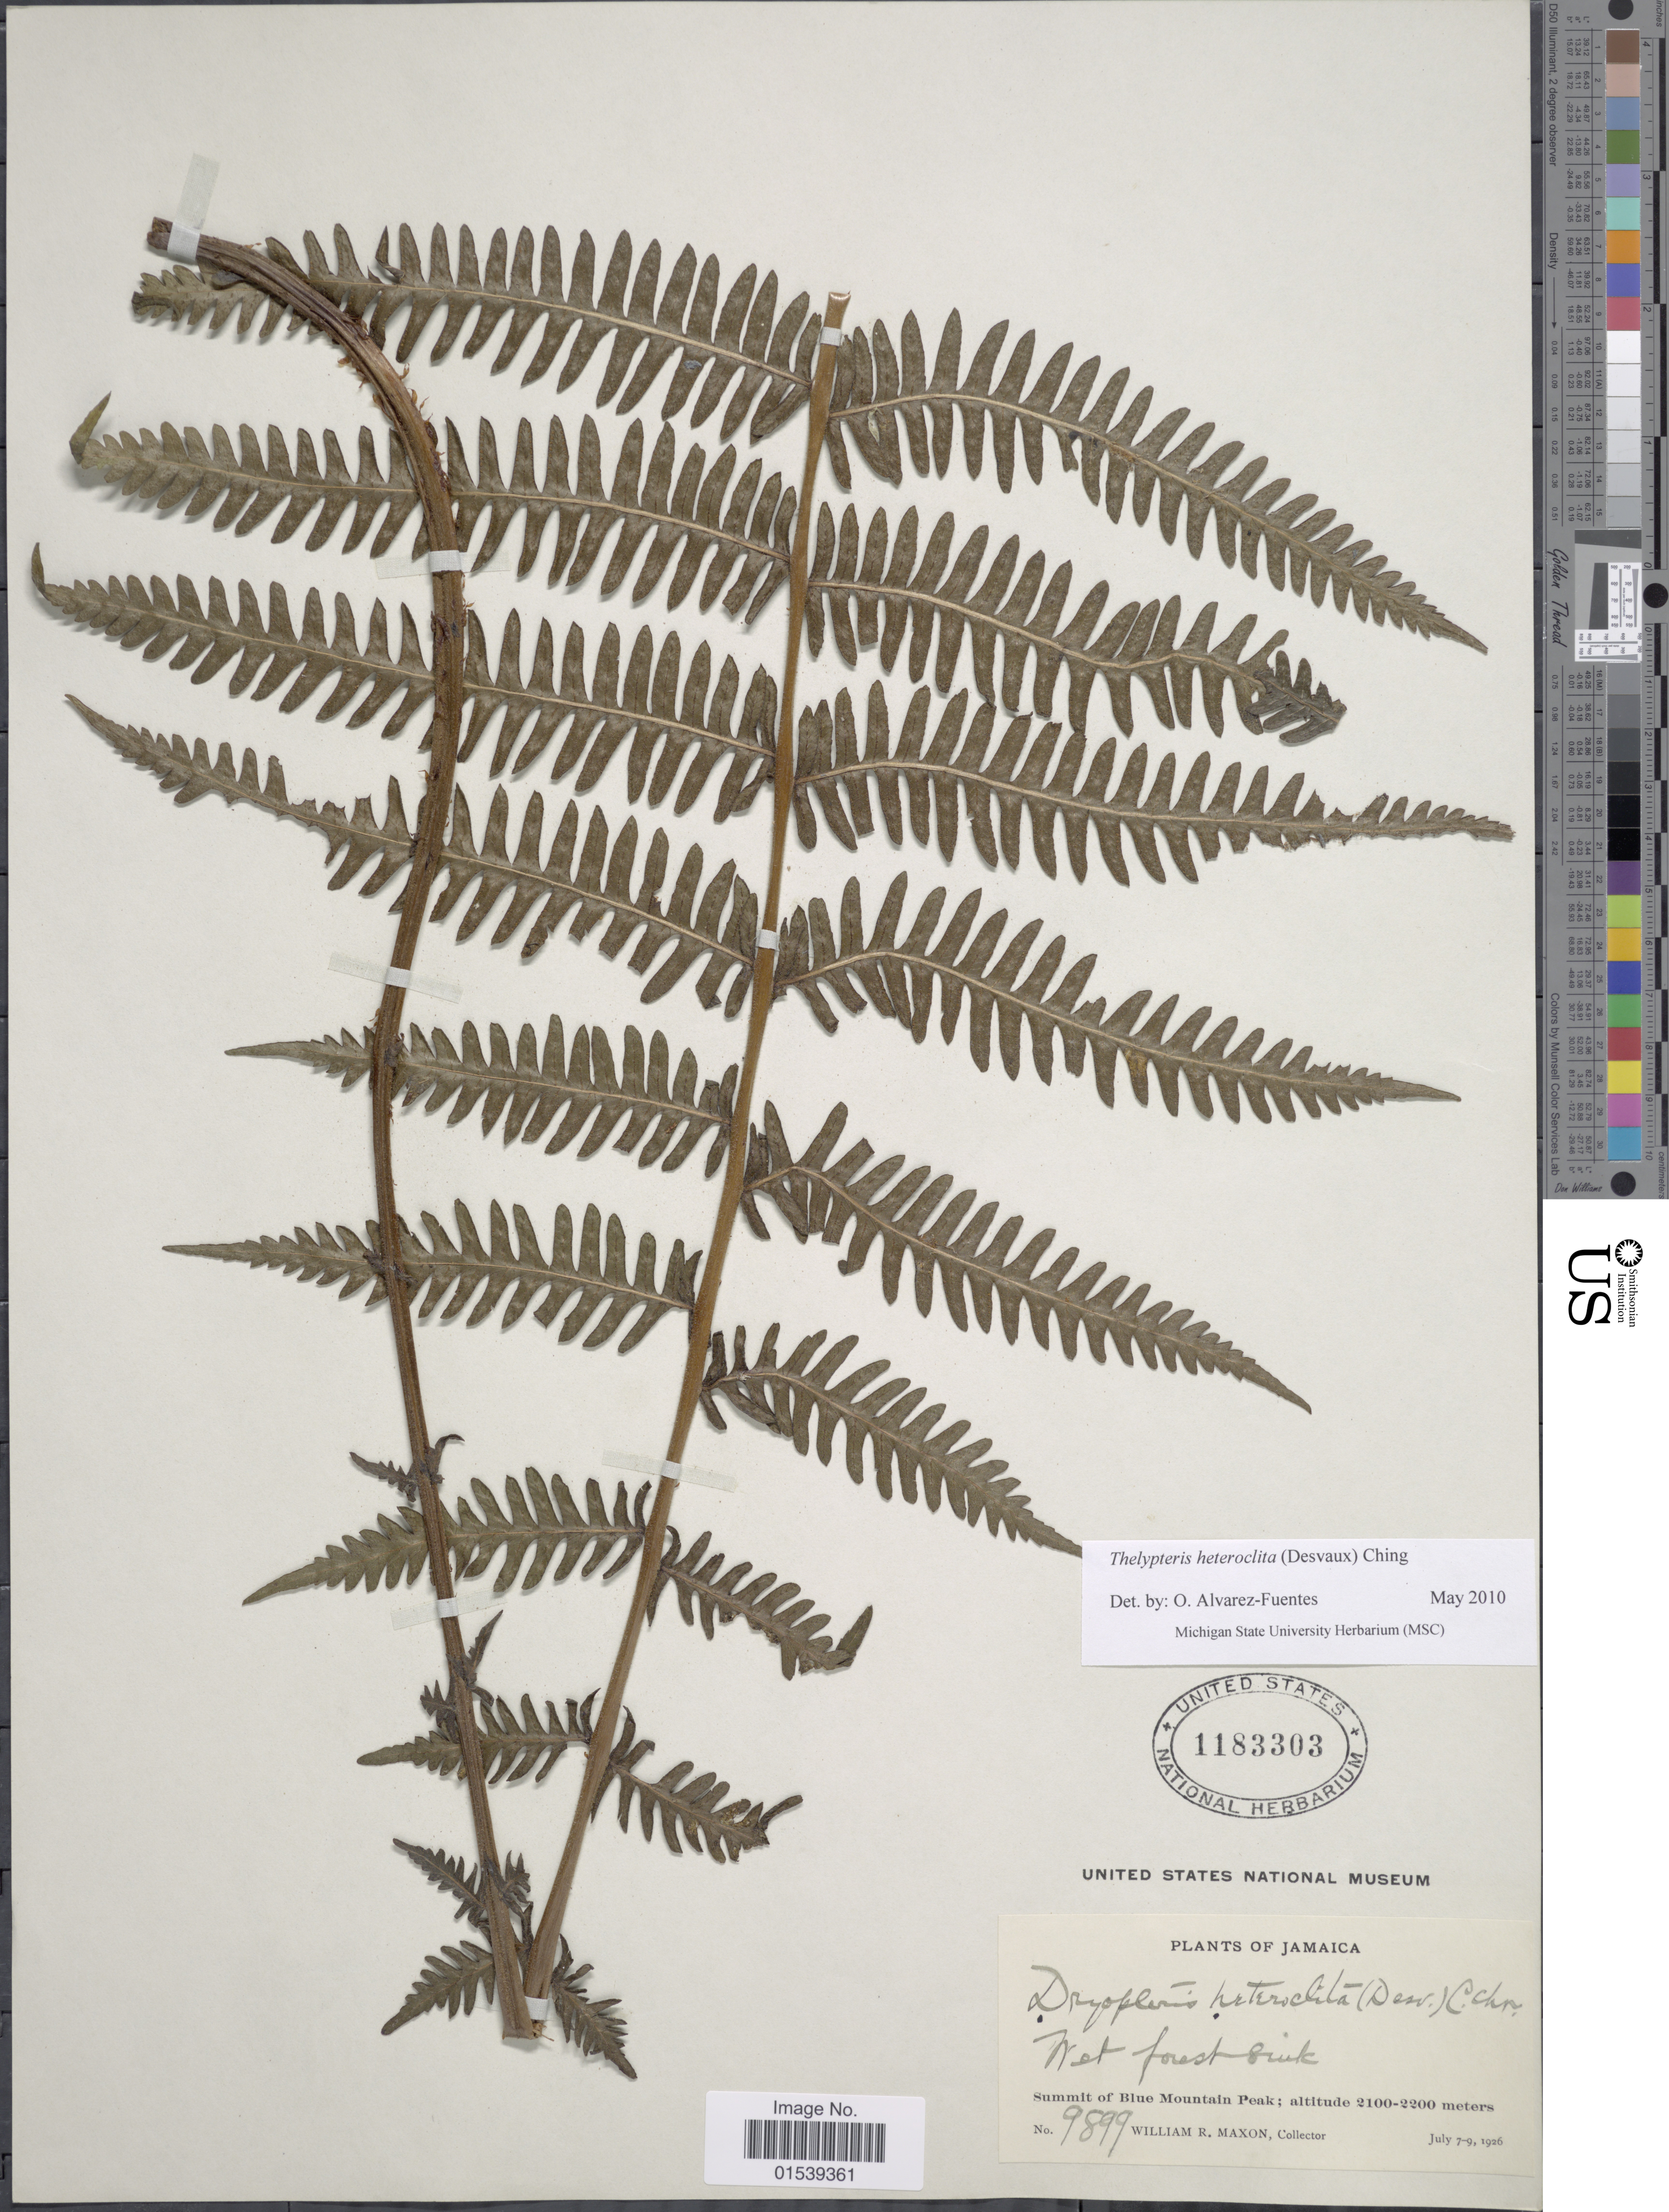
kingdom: Plantae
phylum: Tracheophyta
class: Polypodiopsida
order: Polypodiales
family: Thelypteridaceae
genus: Amauropelta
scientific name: Amauropelta heteroclita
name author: (Desv.) Pic. Serm.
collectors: W. R. Maxon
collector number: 9899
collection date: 1926-07-07/1926-07-09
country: Jamaica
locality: Summit of Blue Mountain Peak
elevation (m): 2100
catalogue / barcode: US 1183303